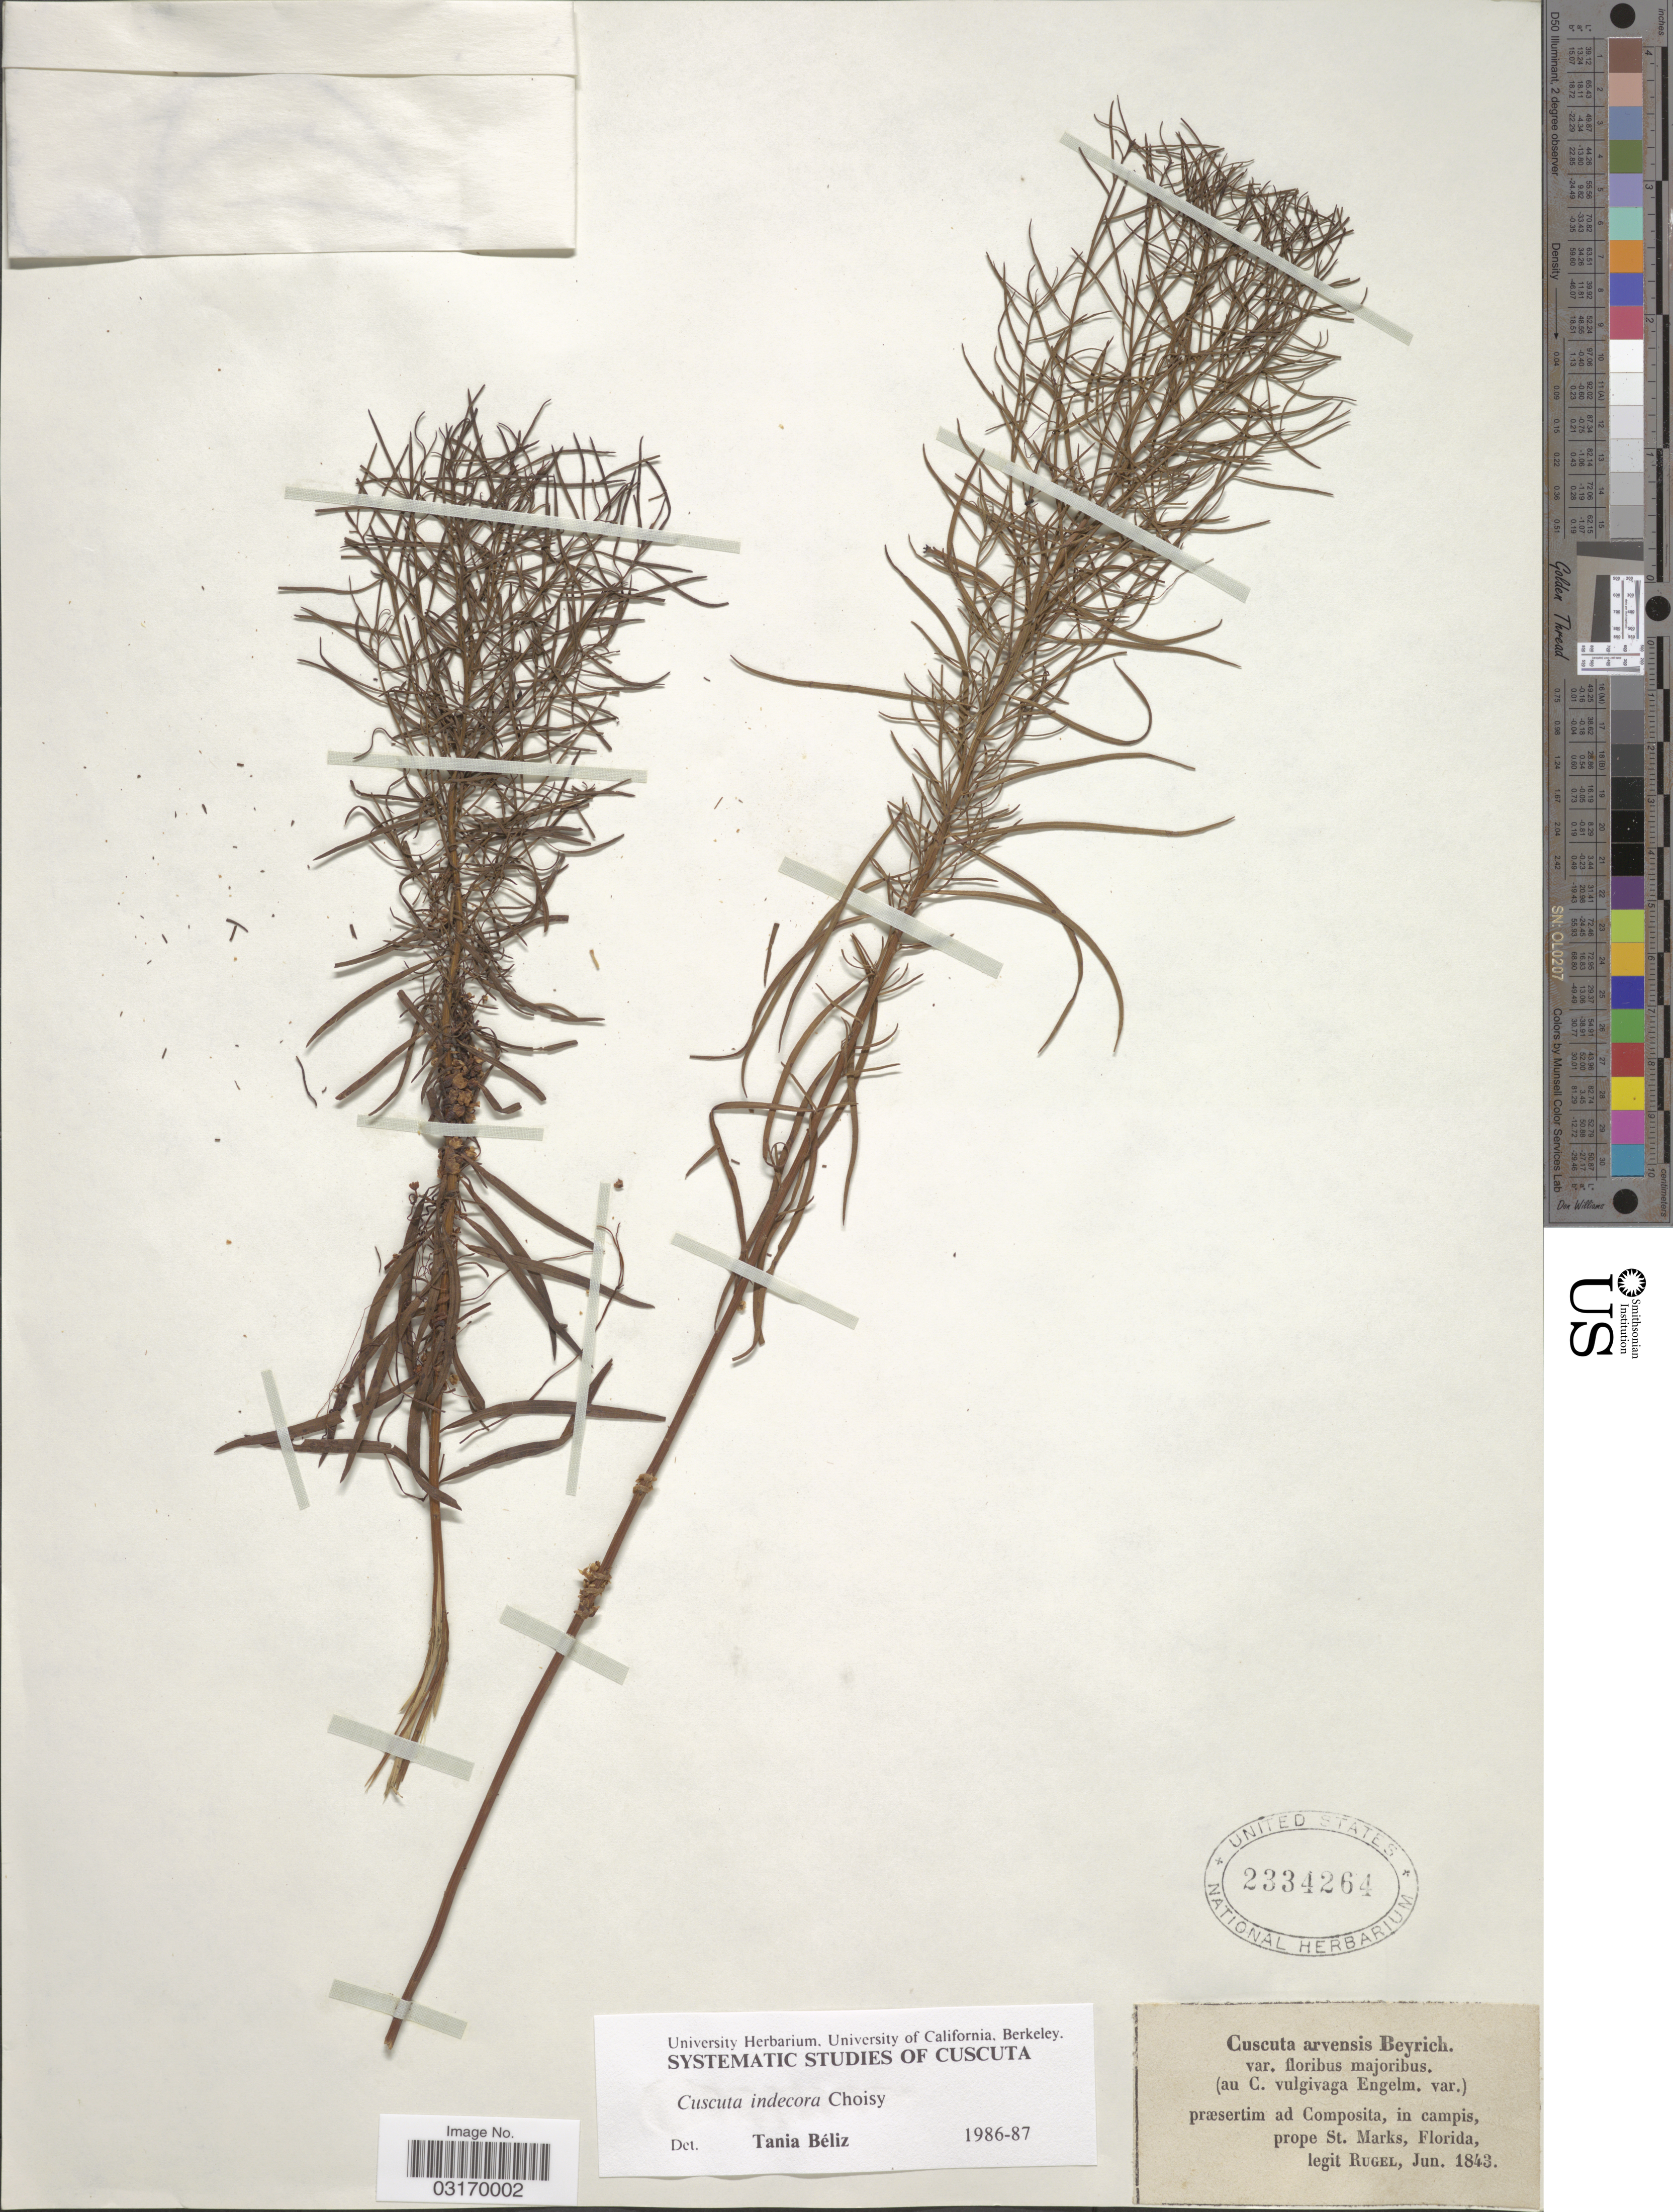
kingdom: Plantae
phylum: Tracheophyta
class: Magnoliopsida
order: Solanales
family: Convolvulaceae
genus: Cuscuta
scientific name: Cuscuta indecora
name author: Choisy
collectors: Rugel, --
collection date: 1843-06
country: United States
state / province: Florida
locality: Præsertim ad Composita, in campis, prope St. Mark's.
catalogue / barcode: US 2334264